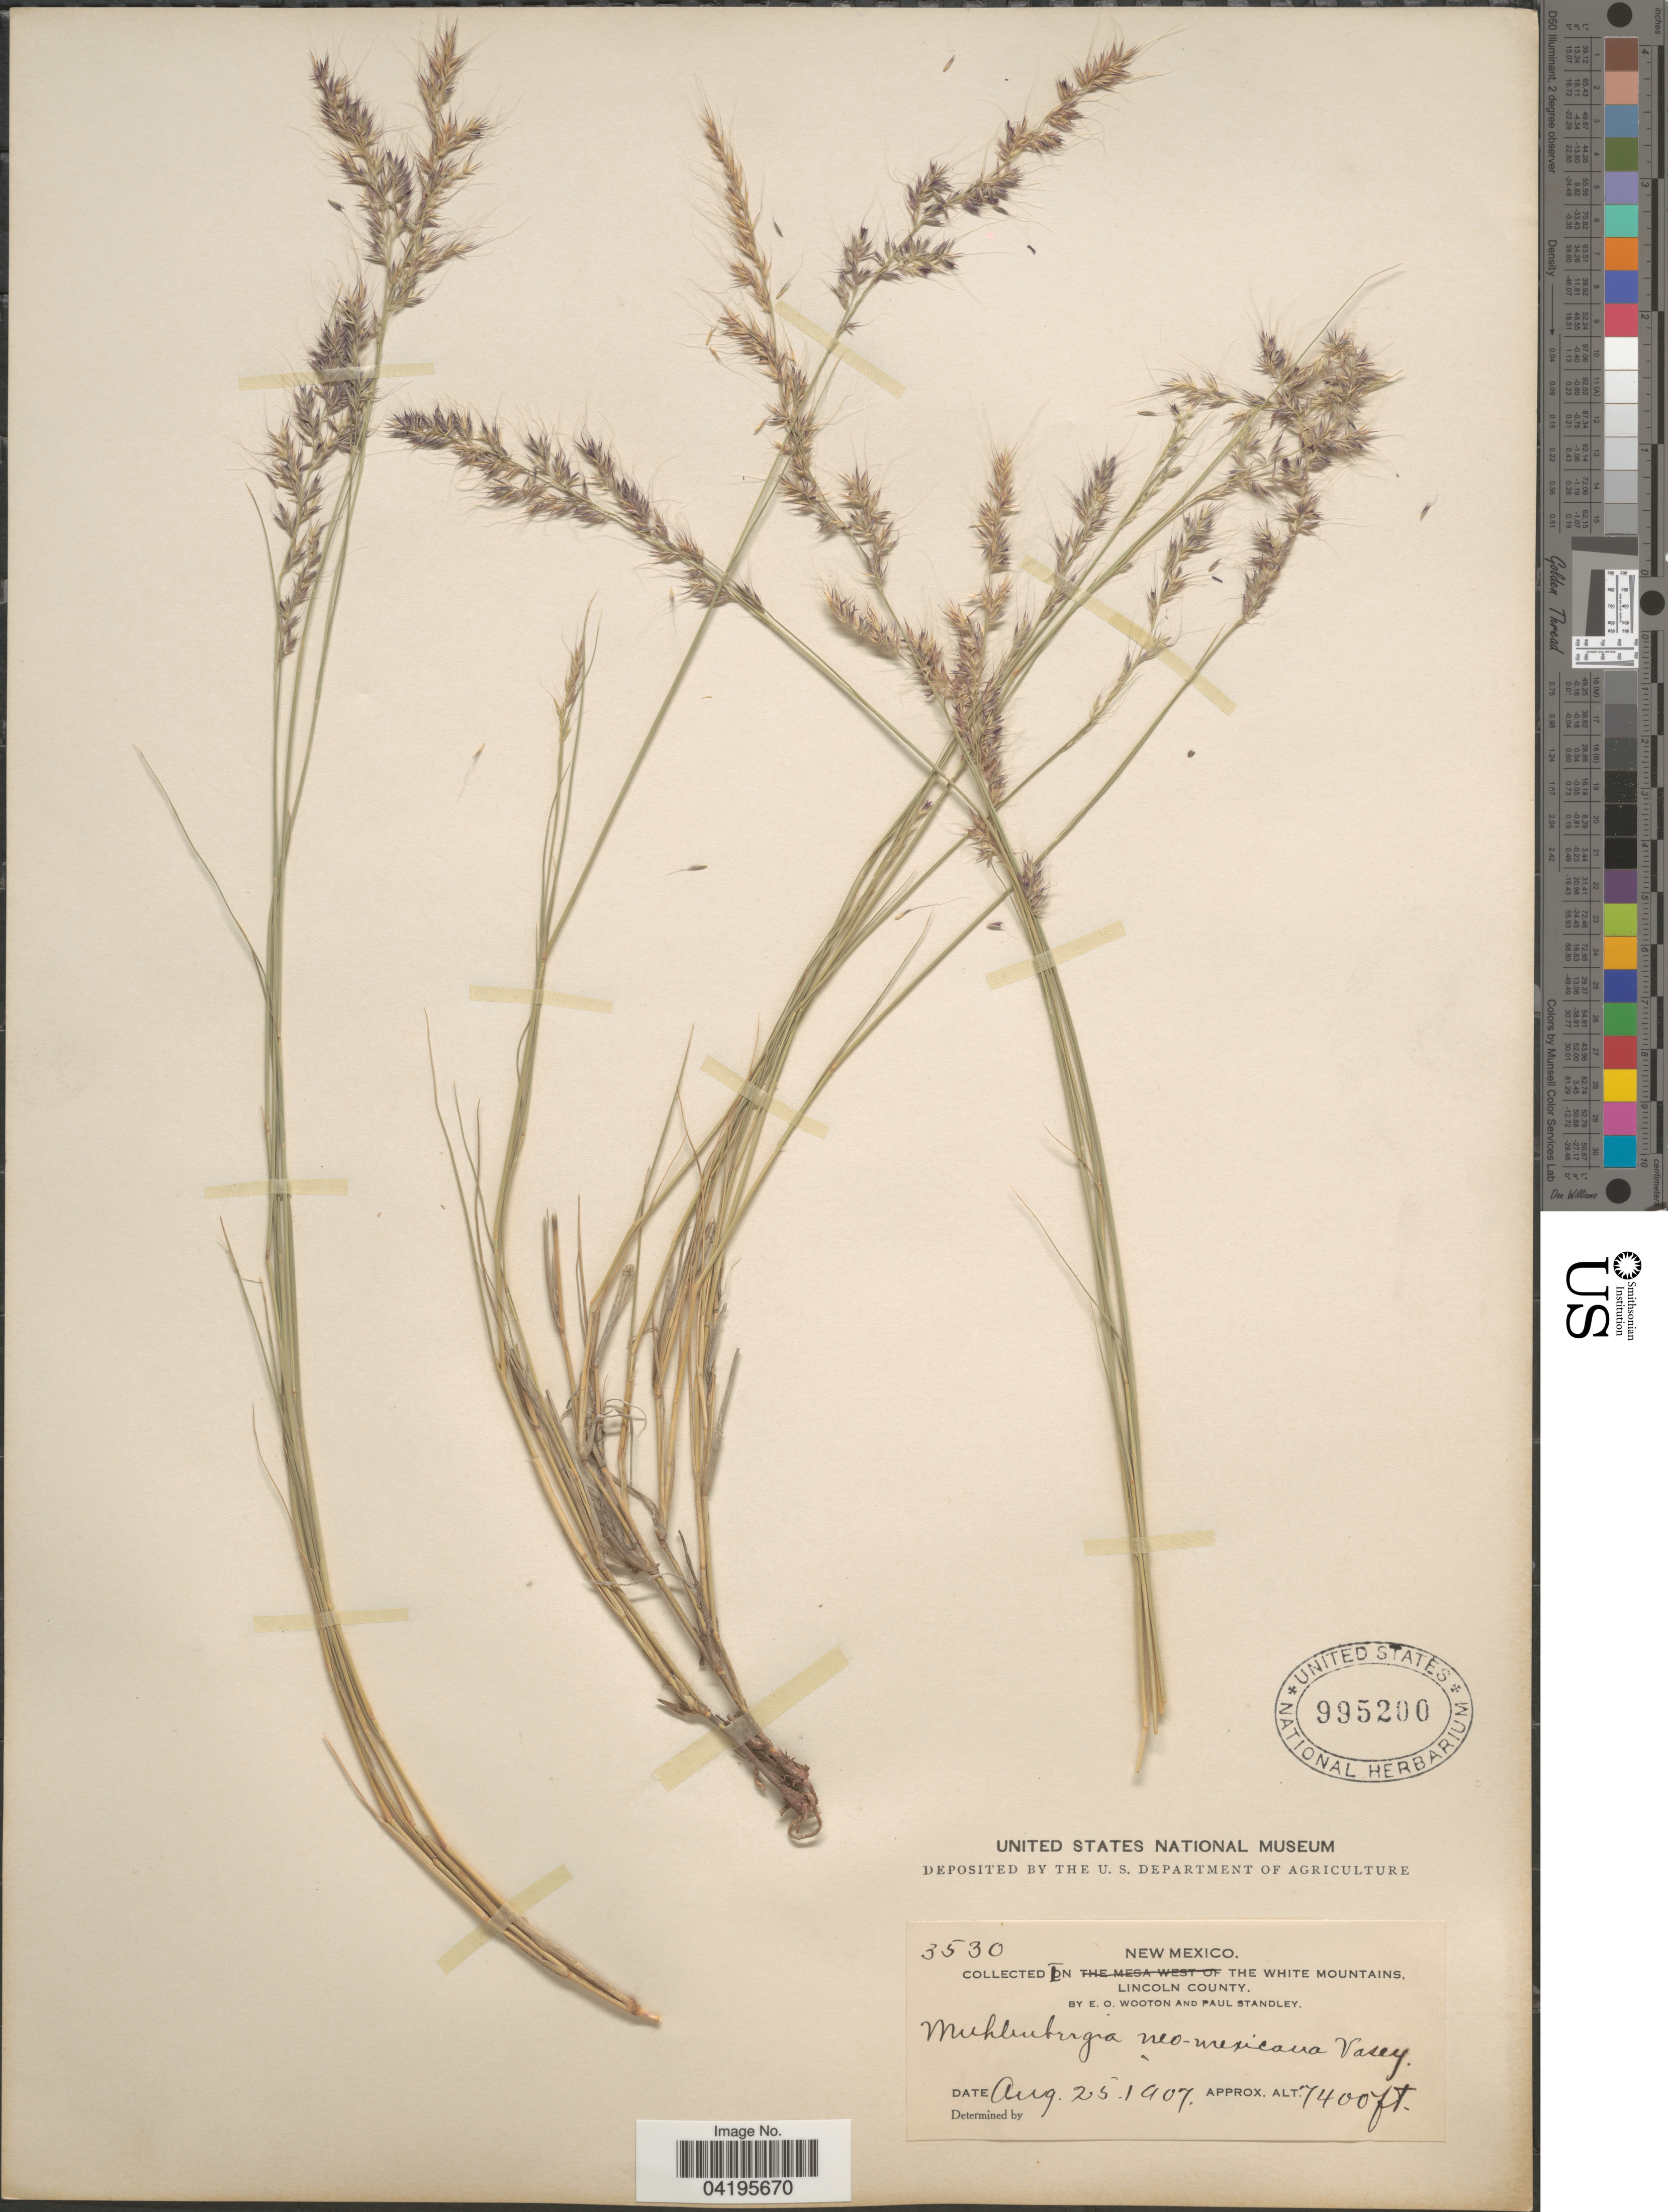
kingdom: Plantae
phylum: Tracheophyta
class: Liliopsida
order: Poales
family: Poaceae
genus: Muhlenbergia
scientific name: Muhlenbergia pauciflora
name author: Buckley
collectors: E. O. Wooton & P. C. Standley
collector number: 3530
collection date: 1907-08-25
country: United States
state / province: New Mexico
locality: In the White Mountains, Lincoln County.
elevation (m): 2256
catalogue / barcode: US 995200